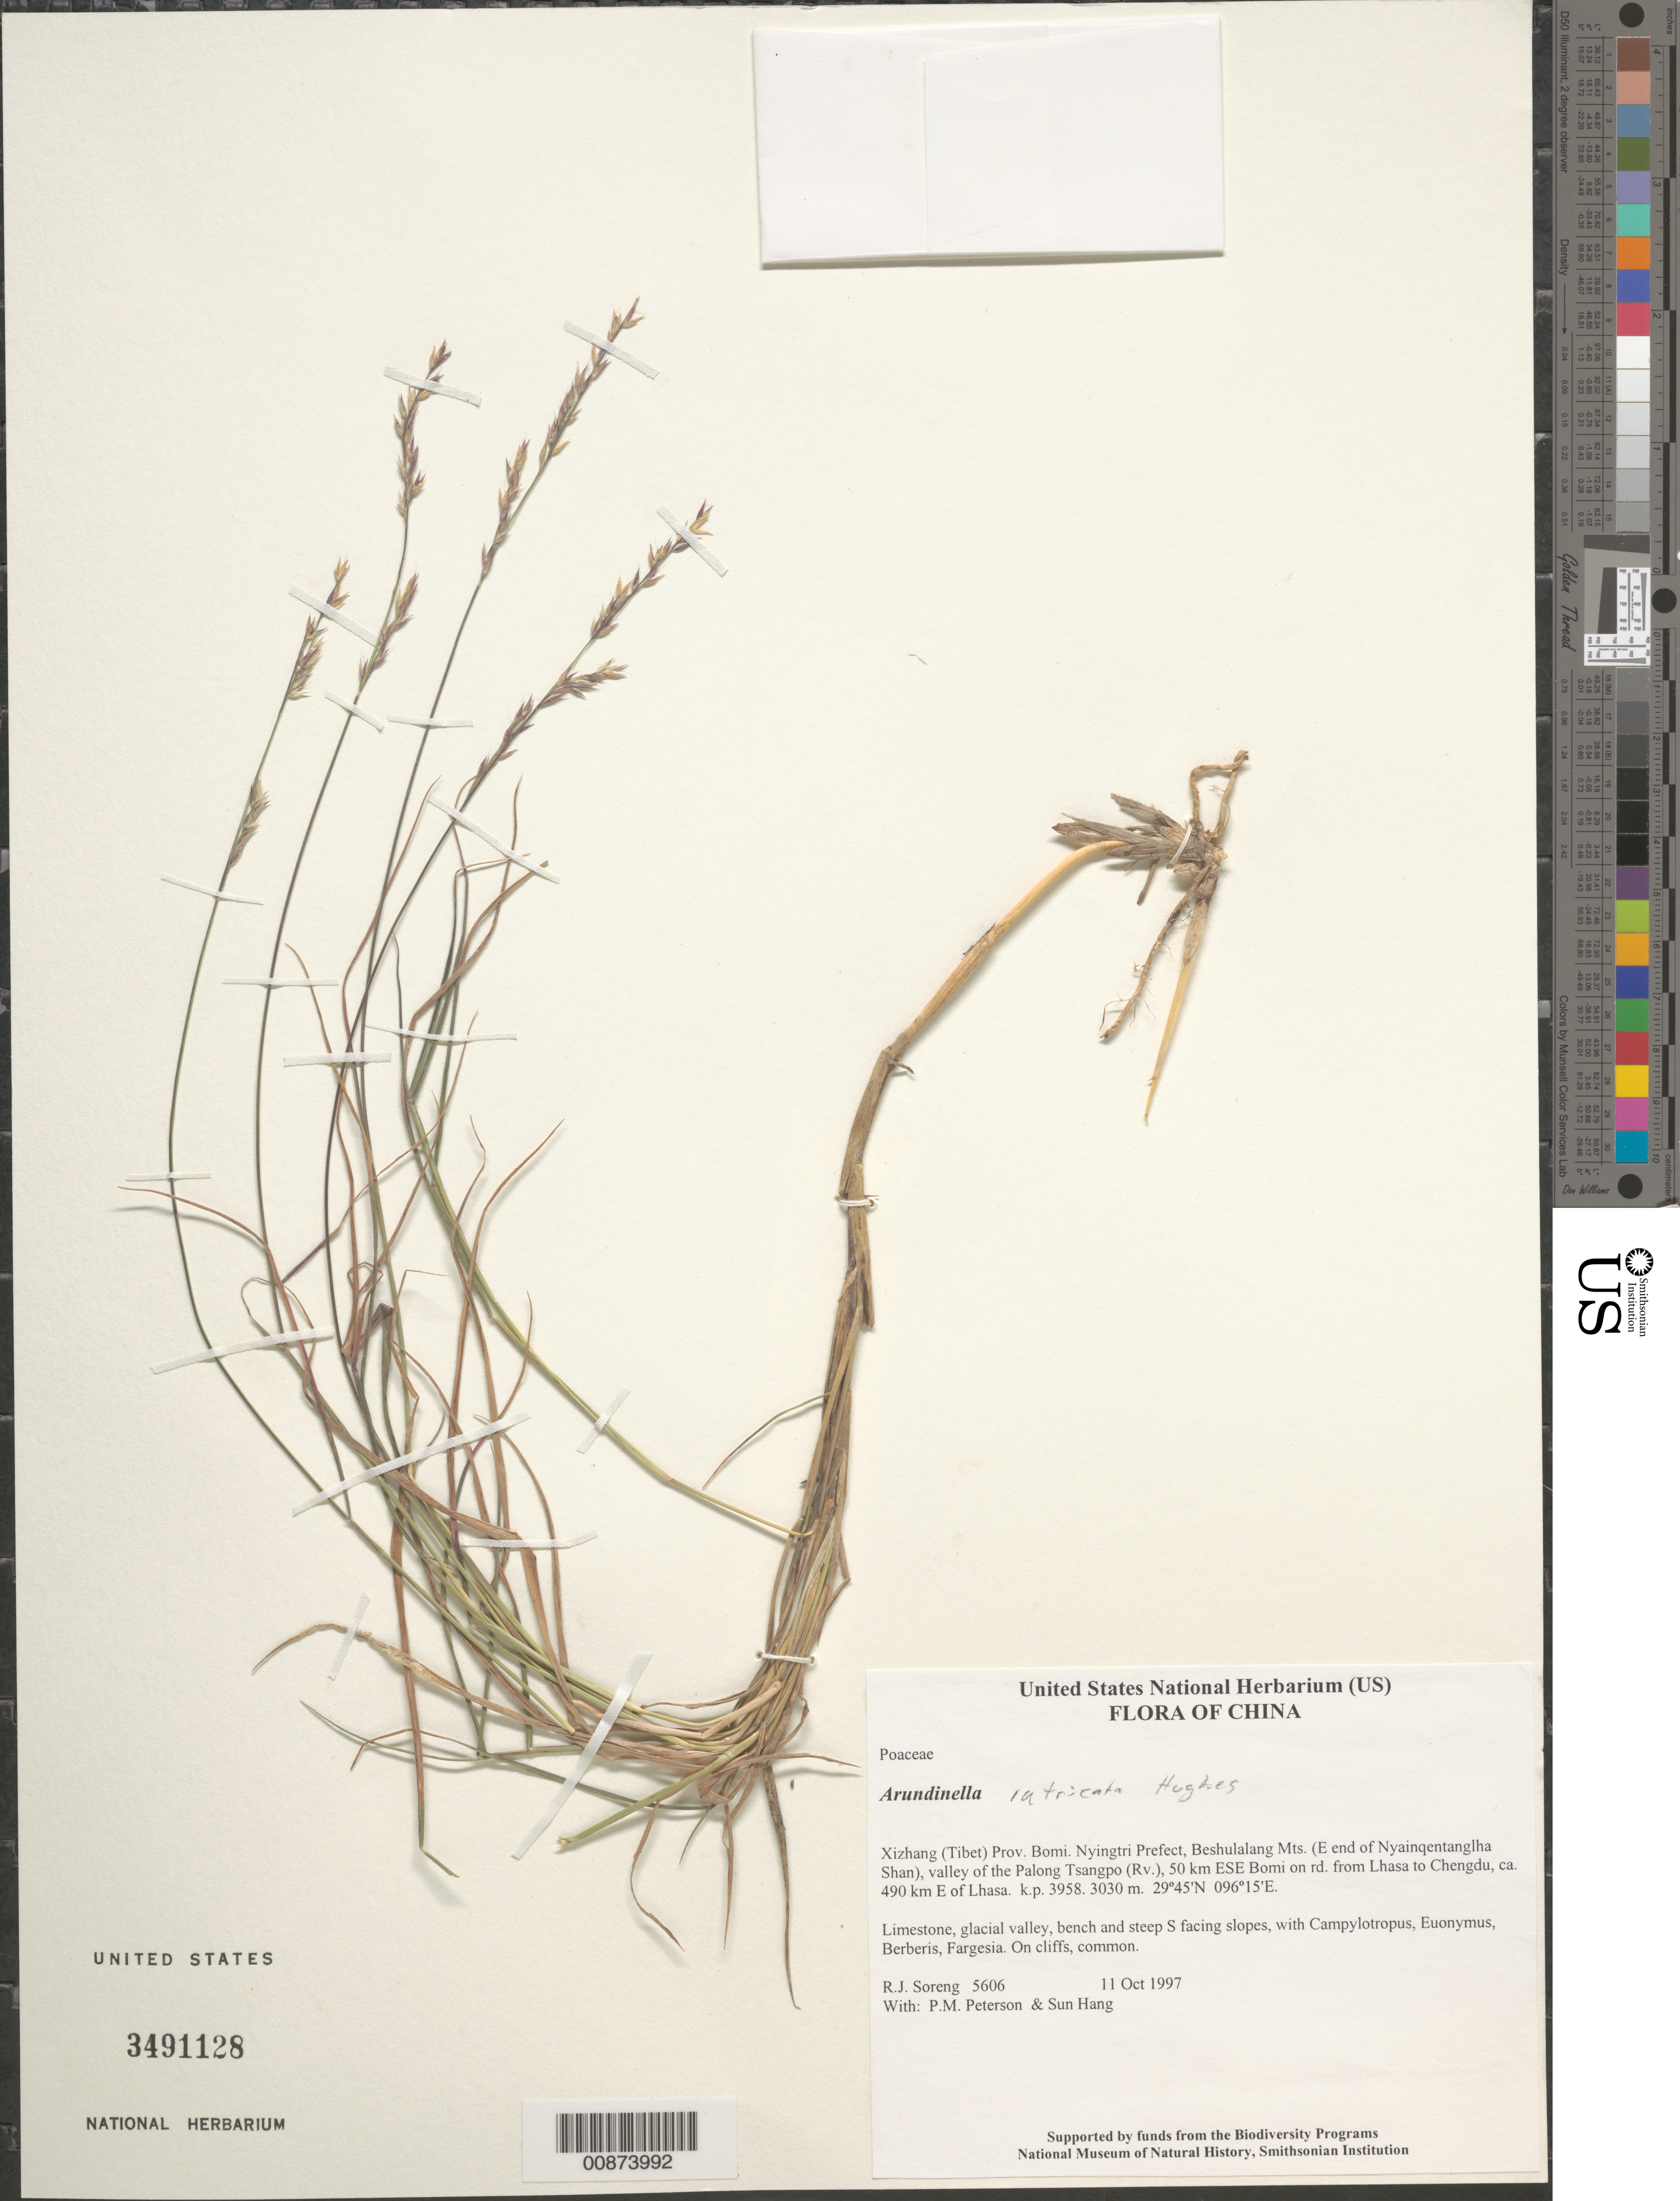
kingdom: Plantae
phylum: Tracheophyta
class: Liliopsida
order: Poales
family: Poaceae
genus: Arundinella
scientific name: Arundinella intricata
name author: Hughes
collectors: R. J. Soreng, P. M. Peterson & Sun Hang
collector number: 5606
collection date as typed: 11 Oct 1997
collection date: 1997-10-11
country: China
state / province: Xizang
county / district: Bomi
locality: Nyingtri Prefect, Beshulalang Mts. (E end of Nyainqentanglha Shan), valley of the Palong Tsangpo (Rv.), 50 km ESE Bomi on rd. from Lhasa to Chengdu, ca. 490 km E of Lhasa. k.p. 3958.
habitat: Limestone, glacial valley, bench and steep S facing slopes, with Campylotropus, Euonymus, Berberis, Fargesia.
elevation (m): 3030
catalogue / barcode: US 3491128